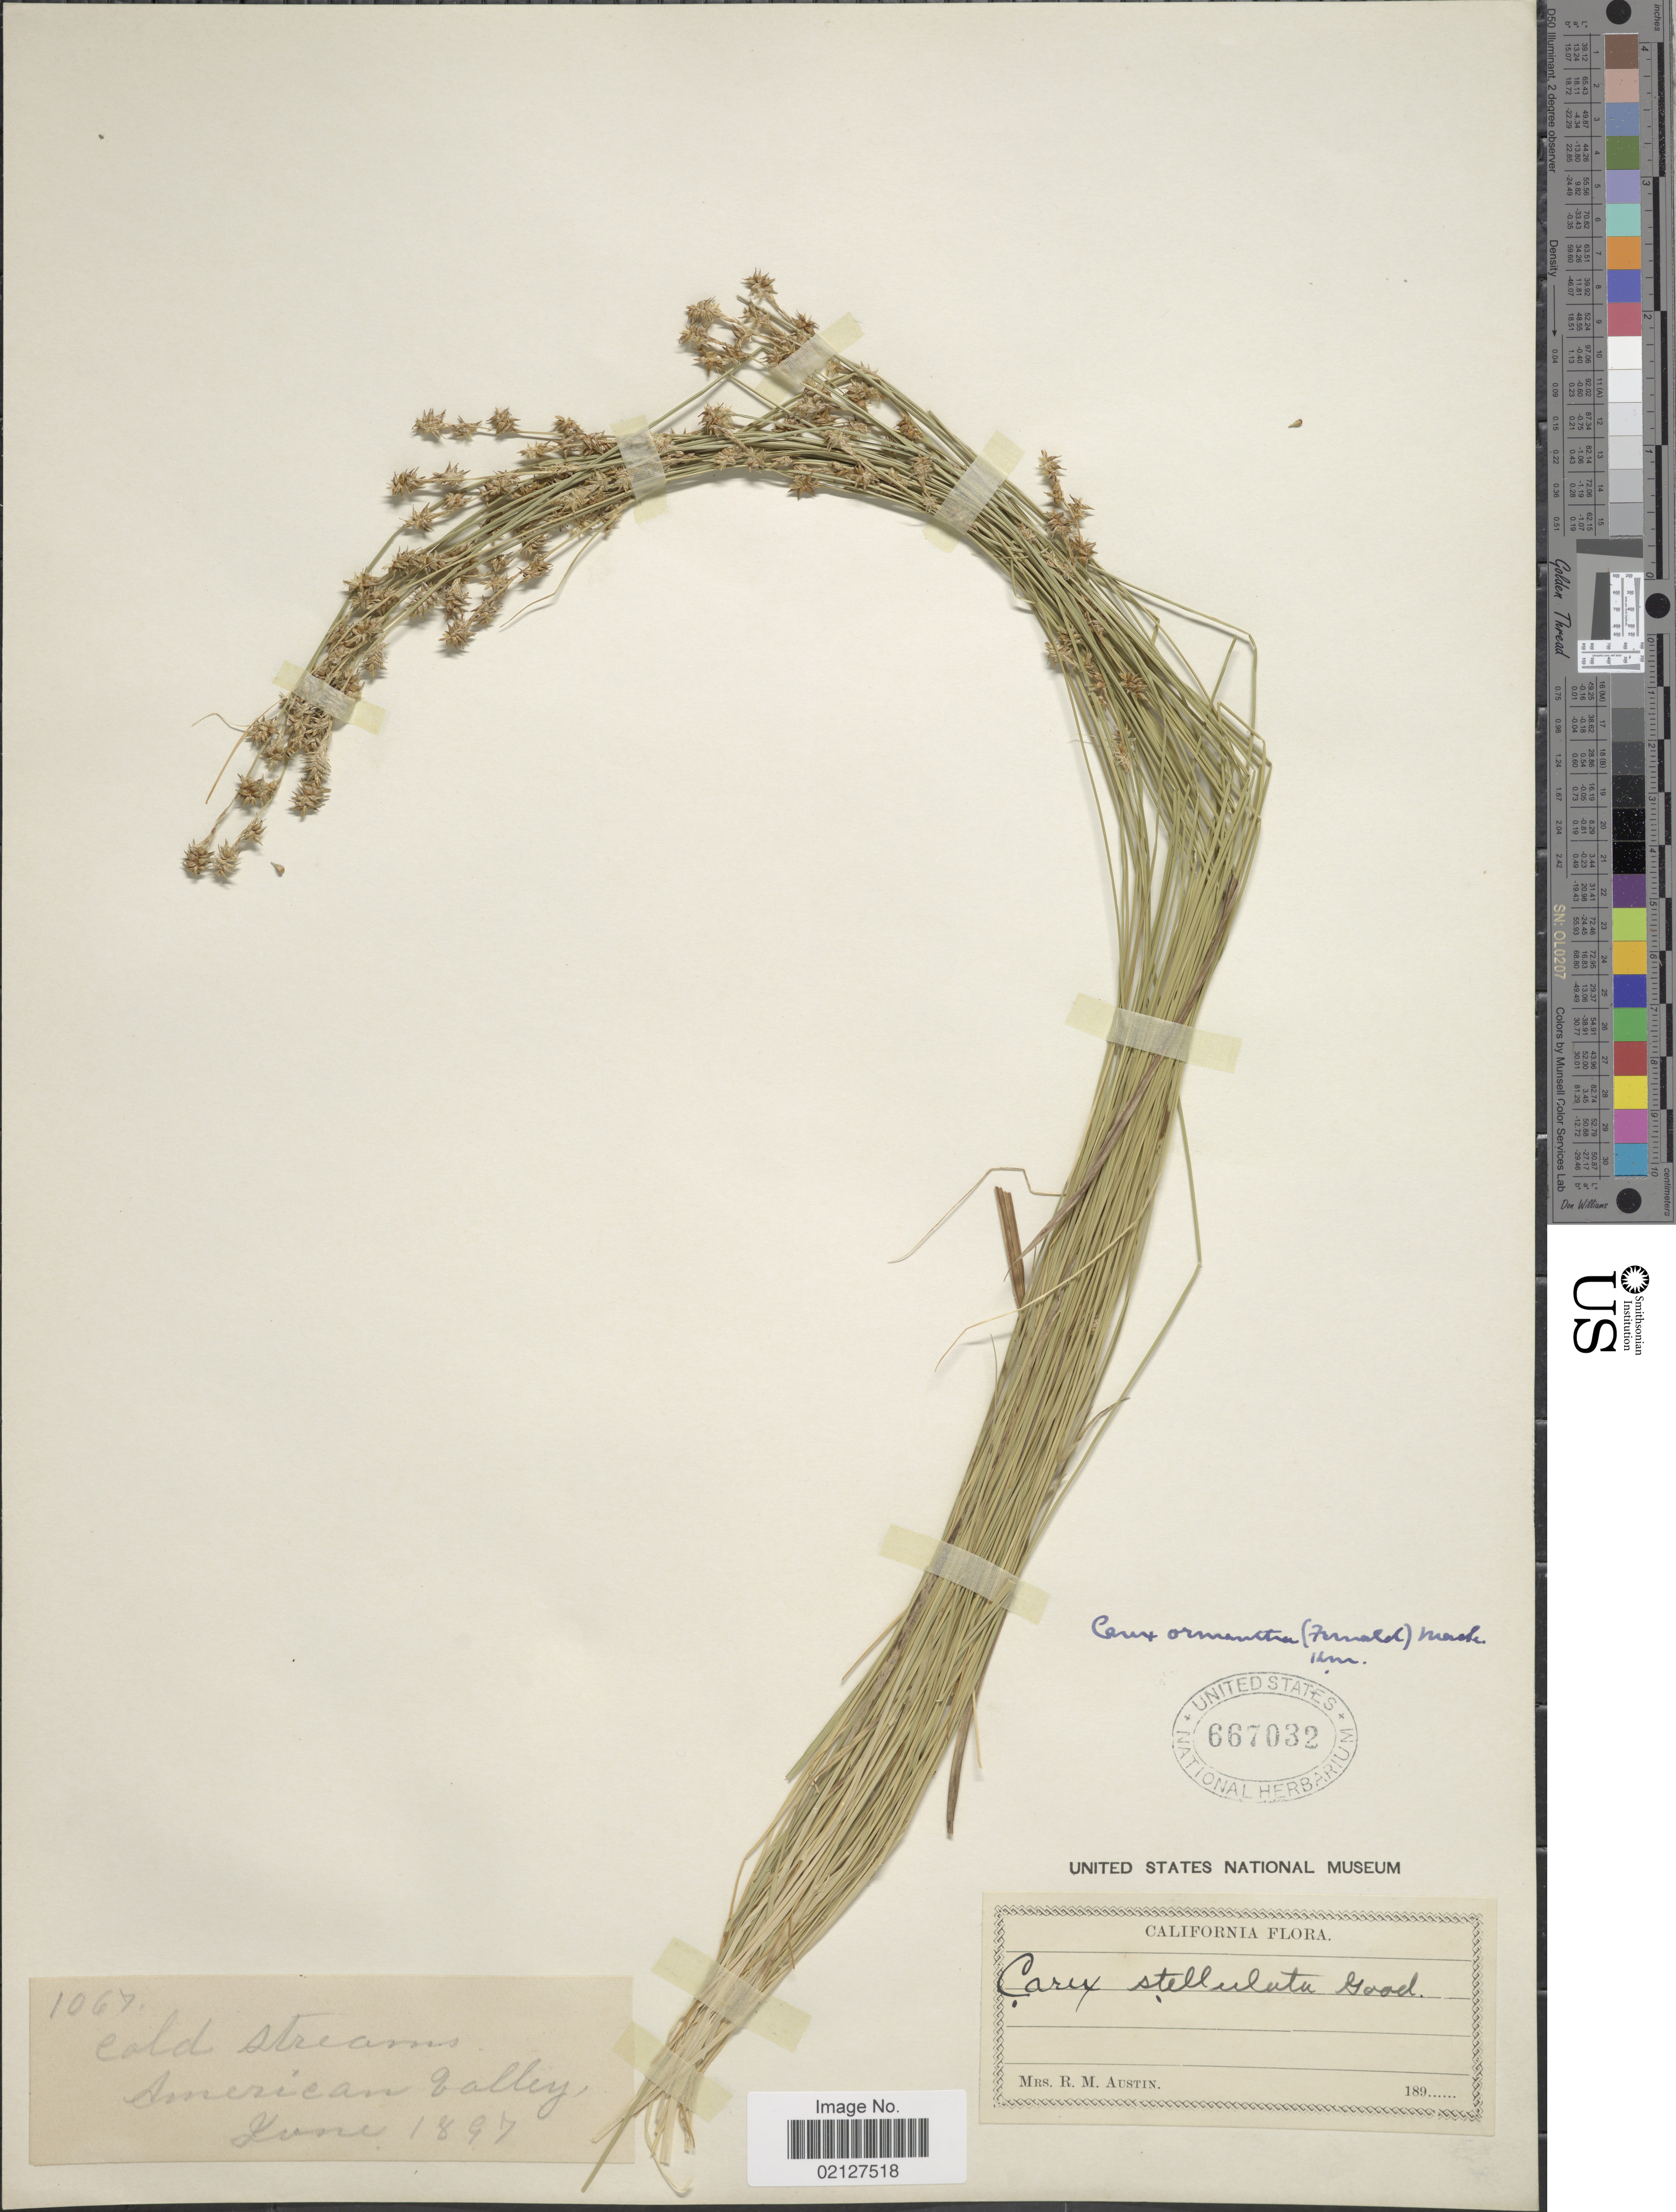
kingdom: Plantae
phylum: Tracheophyta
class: Liliopsida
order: Poales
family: Cyperaceae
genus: Carex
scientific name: Carex echinata subsp. echinata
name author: Murray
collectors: R. Austin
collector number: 67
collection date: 1897-06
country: United States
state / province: California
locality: American Valley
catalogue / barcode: US 667032